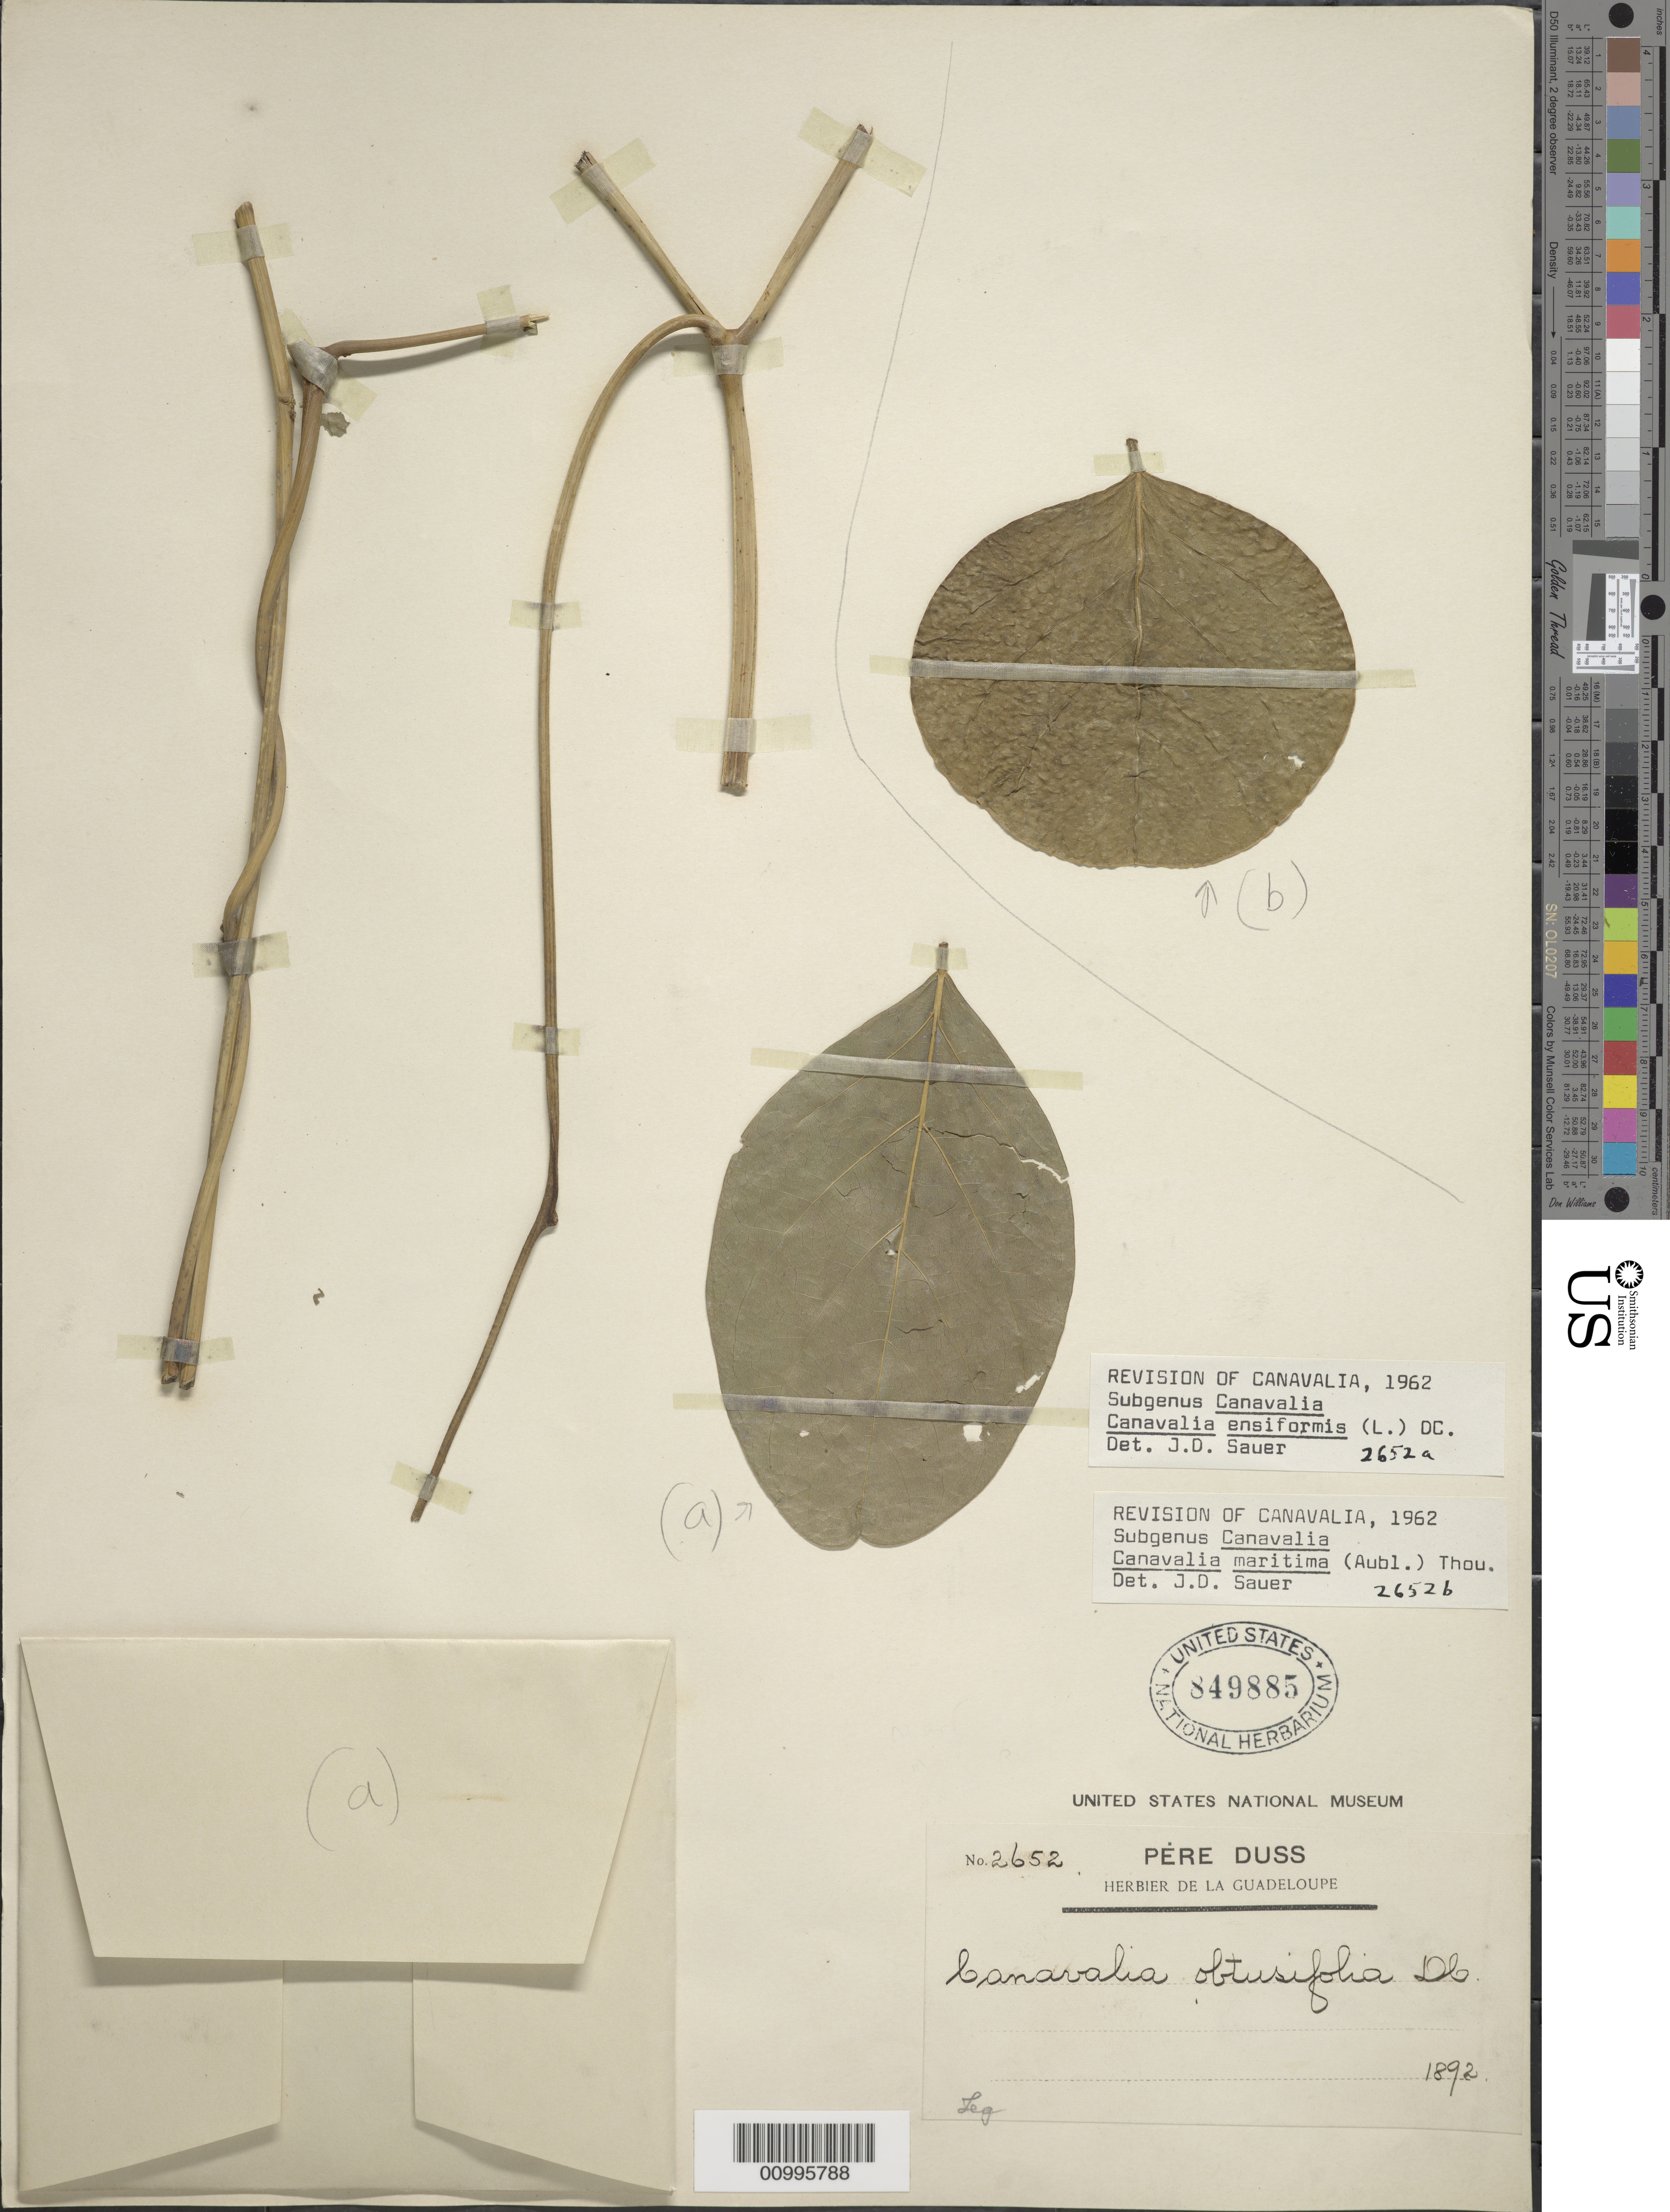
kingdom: Plantae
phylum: Tracheophyta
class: Magnoliopsida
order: Fabales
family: Fabaceae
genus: Canavalia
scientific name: Canavalia ensiformis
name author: (L.) DC.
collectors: Père Duss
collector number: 2652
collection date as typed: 1892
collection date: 1892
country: Guadeloupe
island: Basse Terre [Guadeloupe]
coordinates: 0 N, 0 E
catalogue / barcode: US 849885